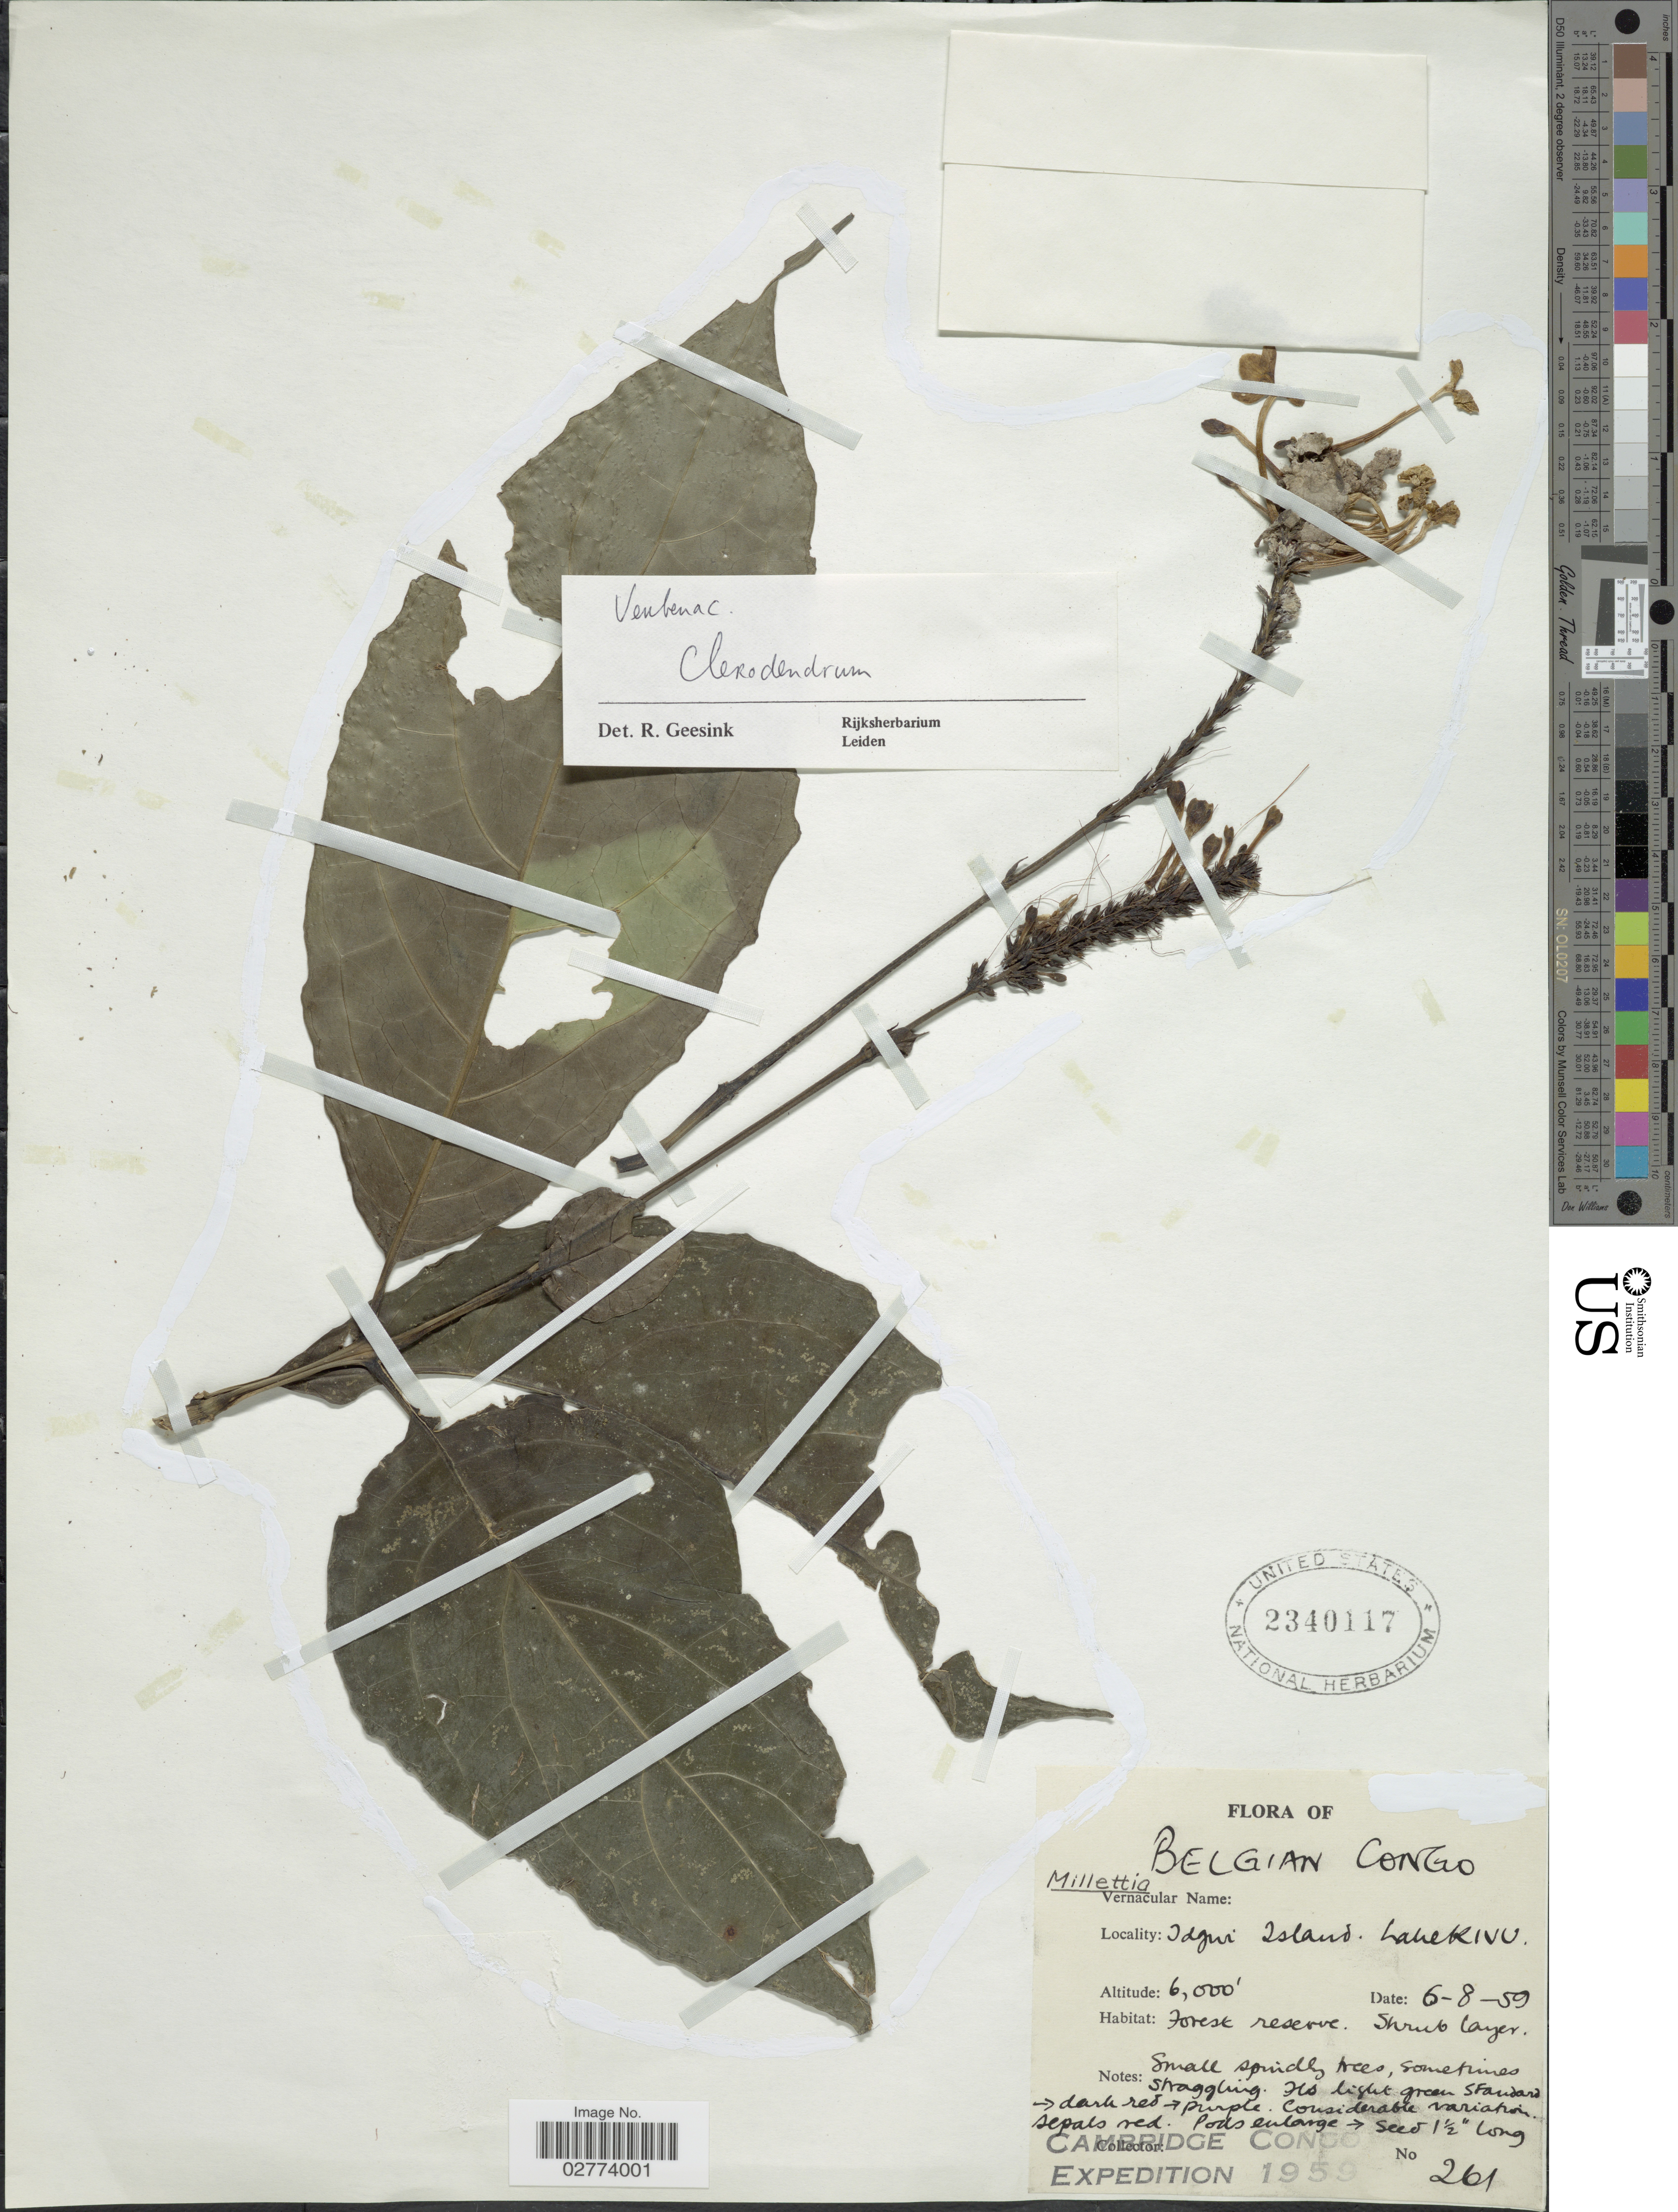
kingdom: Plantae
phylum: Tracheophyta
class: Magnoliopsida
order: Lamiales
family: Lamiaceae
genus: Clerodendrum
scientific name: Clerodendrum sp.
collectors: Cambridge Congo Expedition 1959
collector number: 261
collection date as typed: Transcribed d/m/y: 6/8/59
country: Congo, Democratic Republic of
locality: Belgian Congo. Idgwi Island. Lake Kivu.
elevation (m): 1829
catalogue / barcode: US 2340117